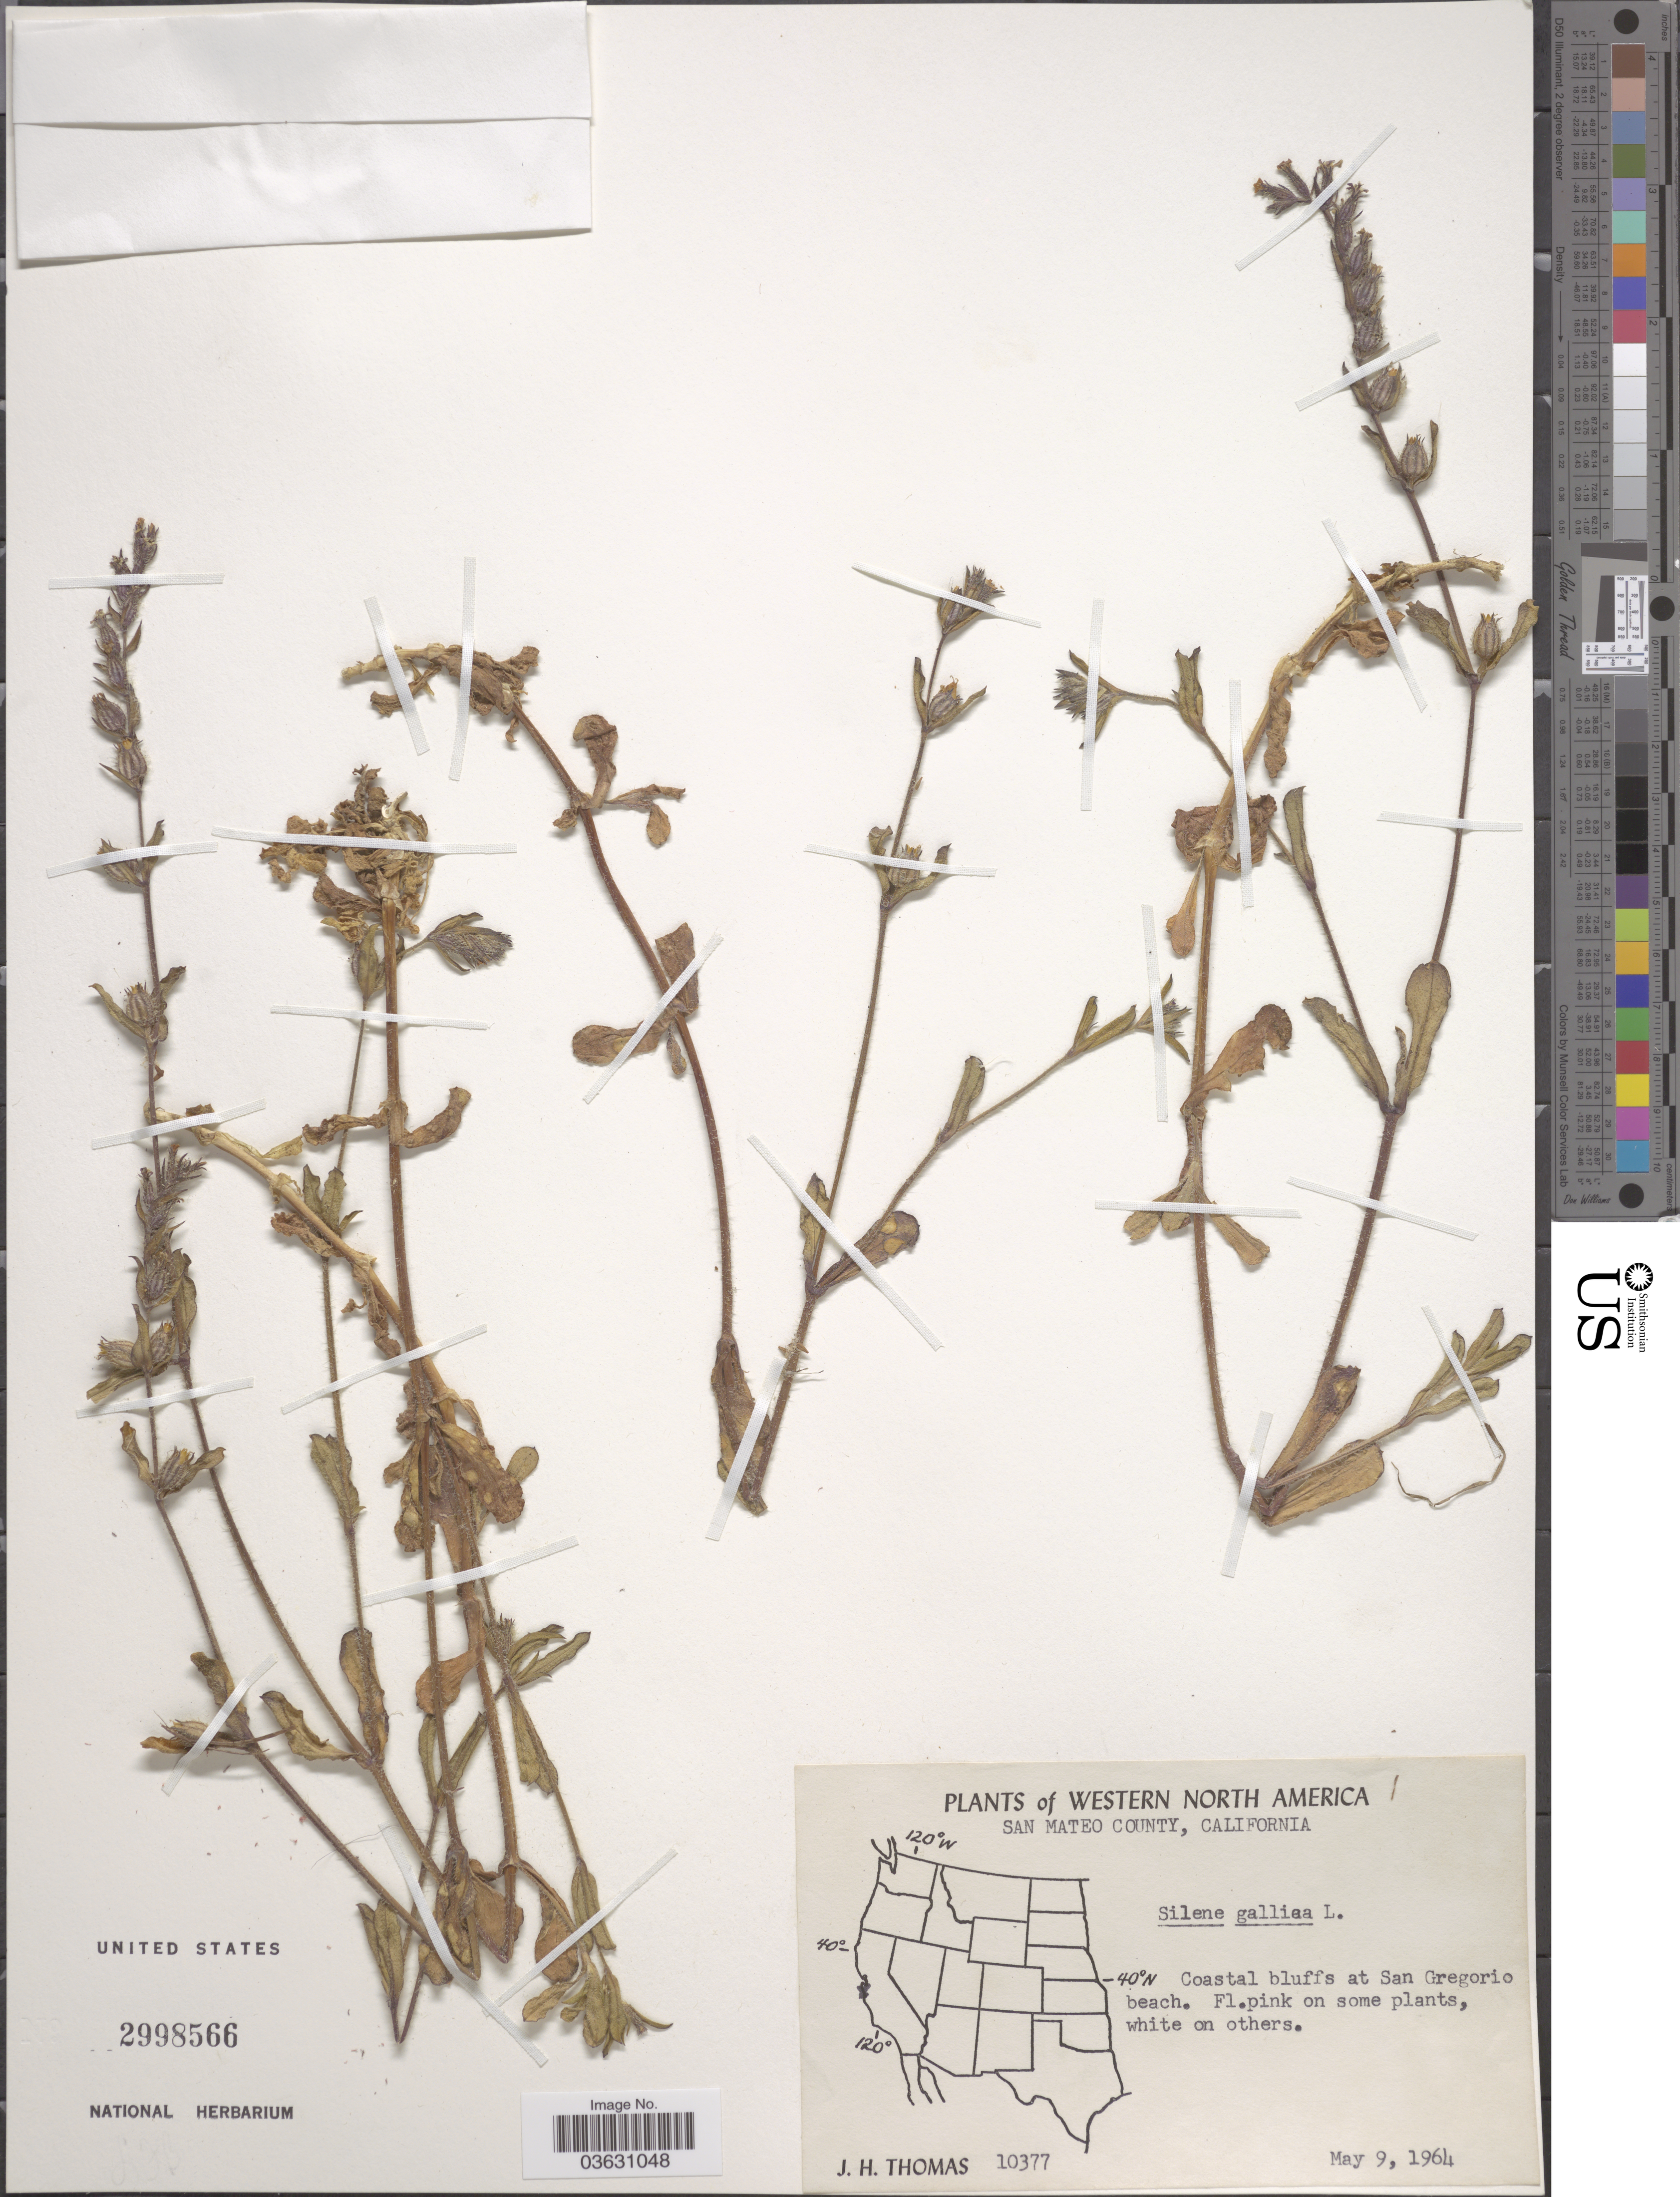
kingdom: Plantae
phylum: Tracheophyta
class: Magnoliopsida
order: Caryophyllales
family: Caryophyllaceae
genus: Silene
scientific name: Silene gallica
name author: L.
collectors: J. H. Thomas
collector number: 10377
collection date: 1964-05-09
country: United States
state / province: California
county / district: San Mateo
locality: Western North America. San Mateo County. Coastal bluffs at San Gregorio beach.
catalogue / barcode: US 2998566